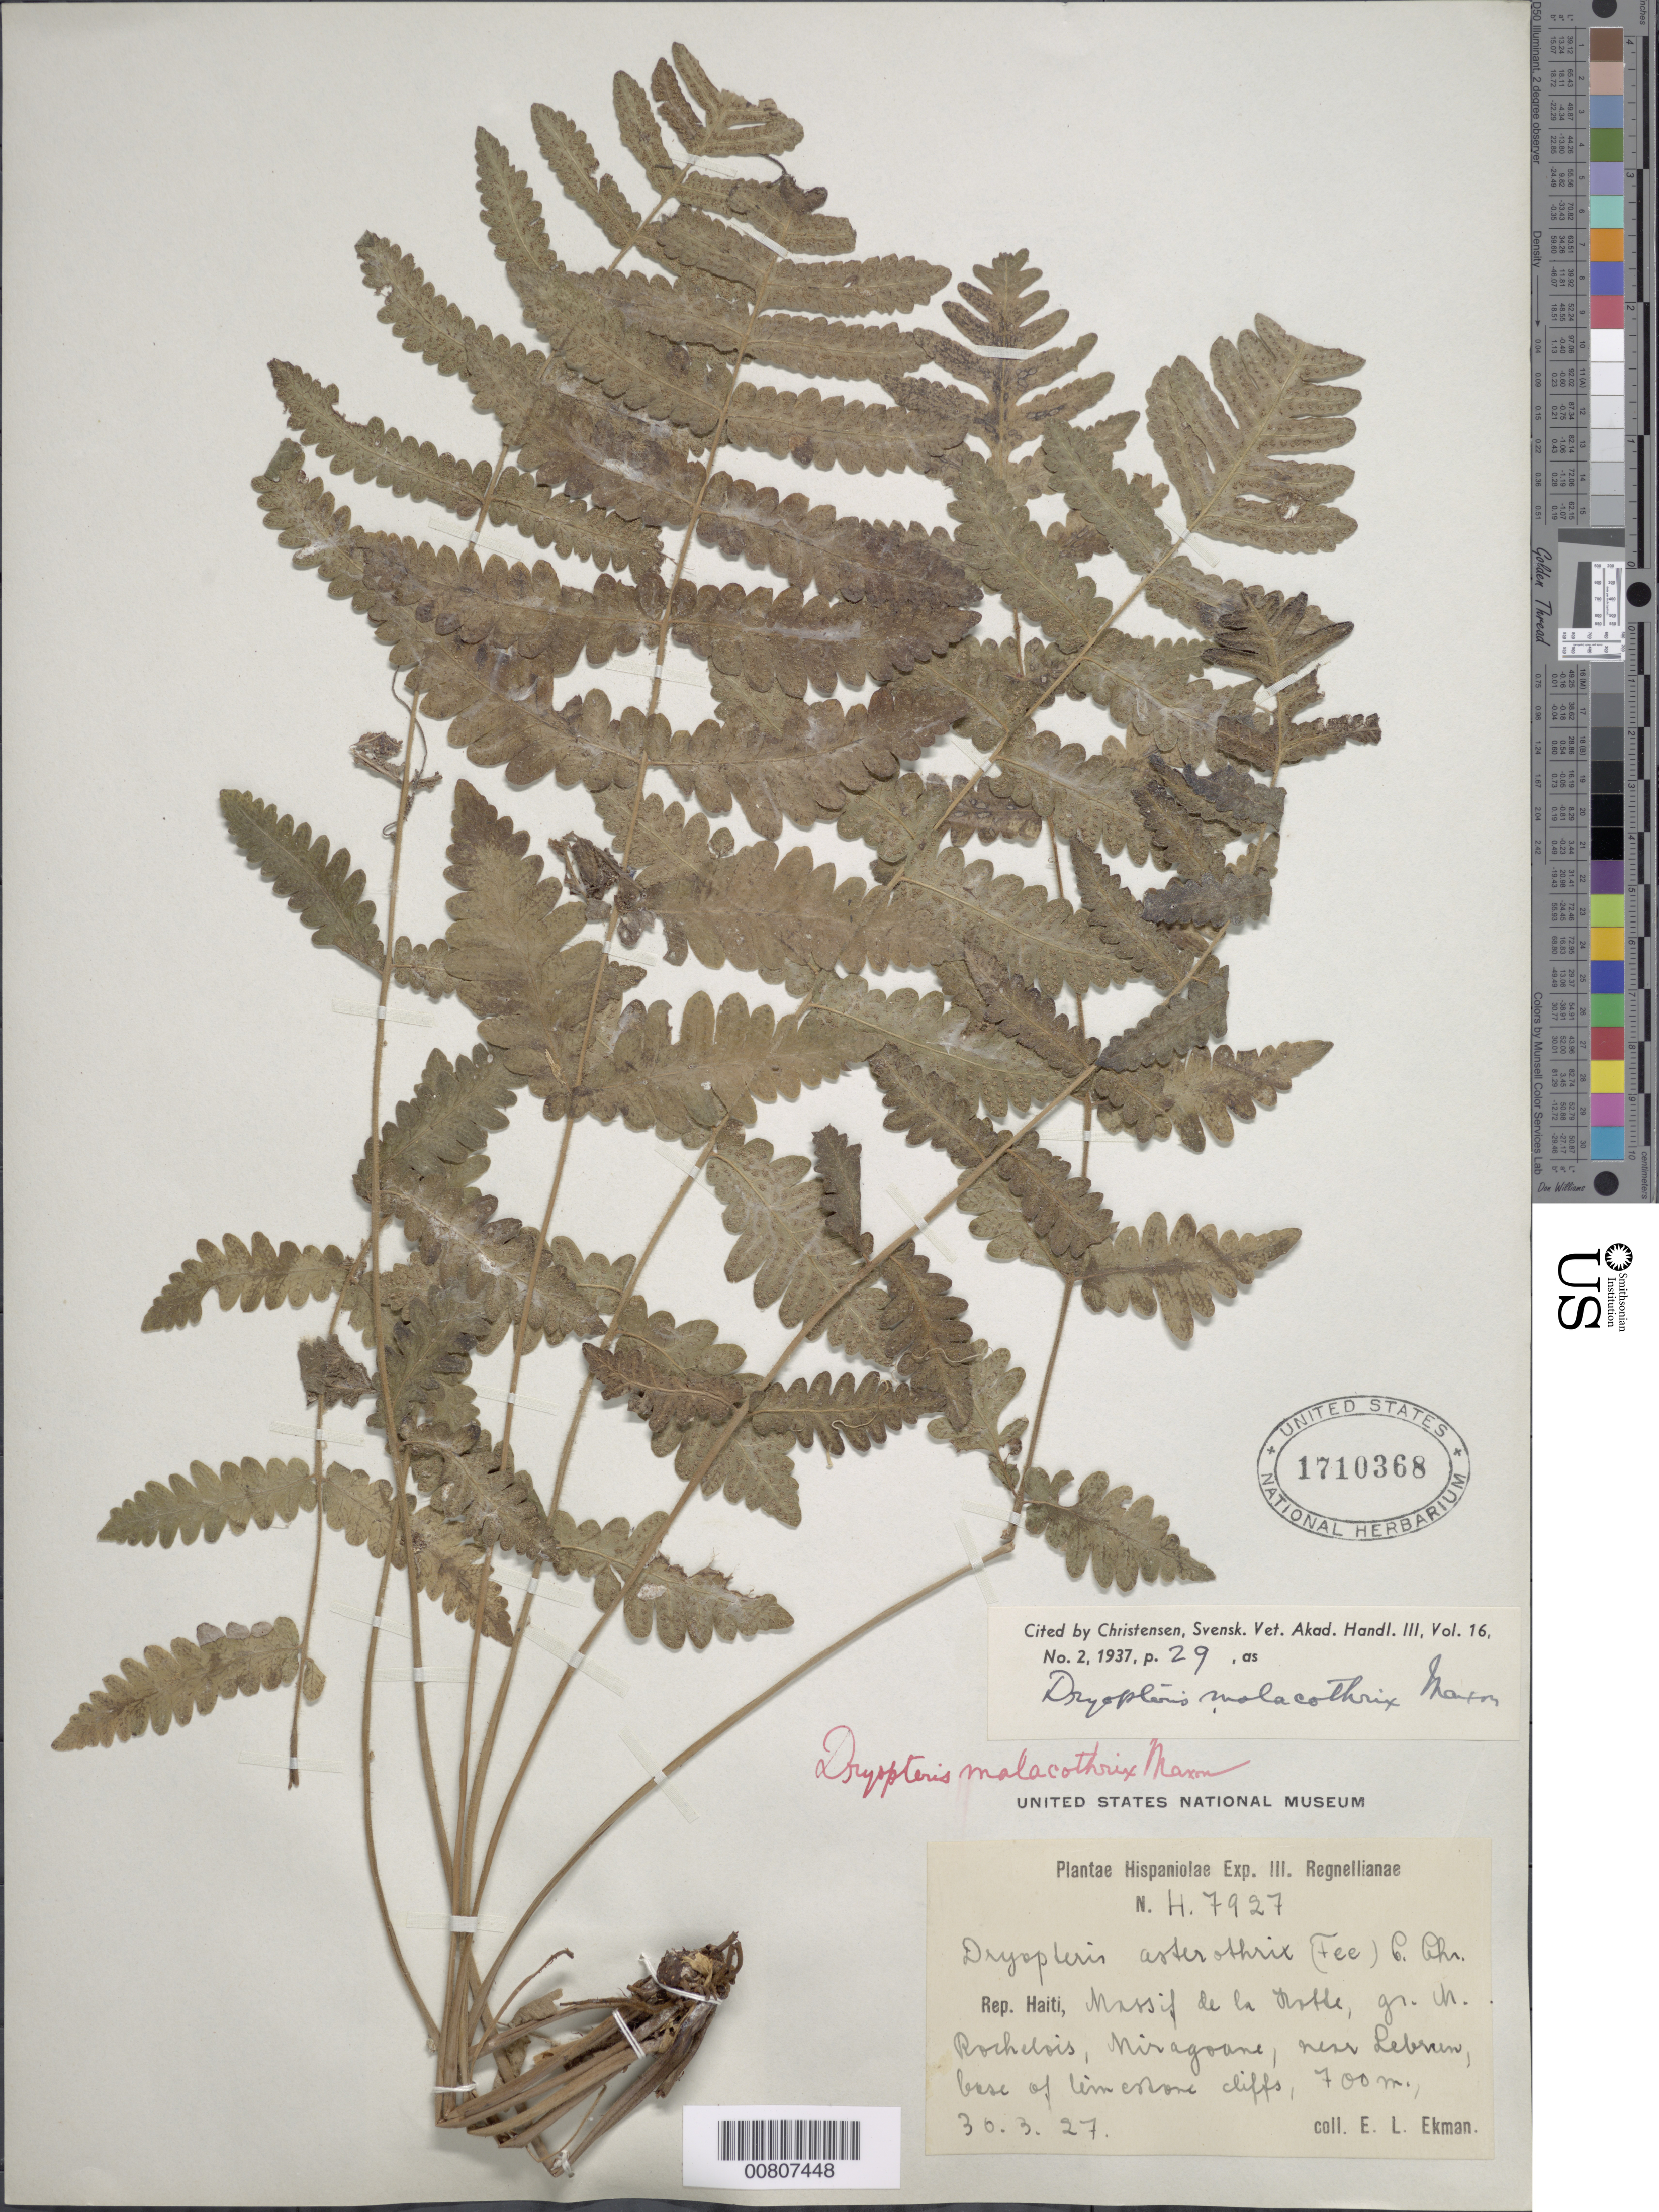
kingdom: Plantae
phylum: Tracheophyta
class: Polypodiopsida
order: Polypodiales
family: Thelypteridaceae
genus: Goniopteris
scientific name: Goniopteris pellita (Willd.) comb. nov., ined 2015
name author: (Willd.)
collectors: E. L. Ekman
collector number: H 7927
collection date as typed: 30 Mar 1927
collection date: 1927-03-30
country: Haiti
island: Hispaniola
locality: Massif de la Hotte, gr. M. Rochelois, Miragoane, near Lebrun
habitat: Base of limestone cliffs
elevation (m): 700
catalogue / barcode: US 1710368